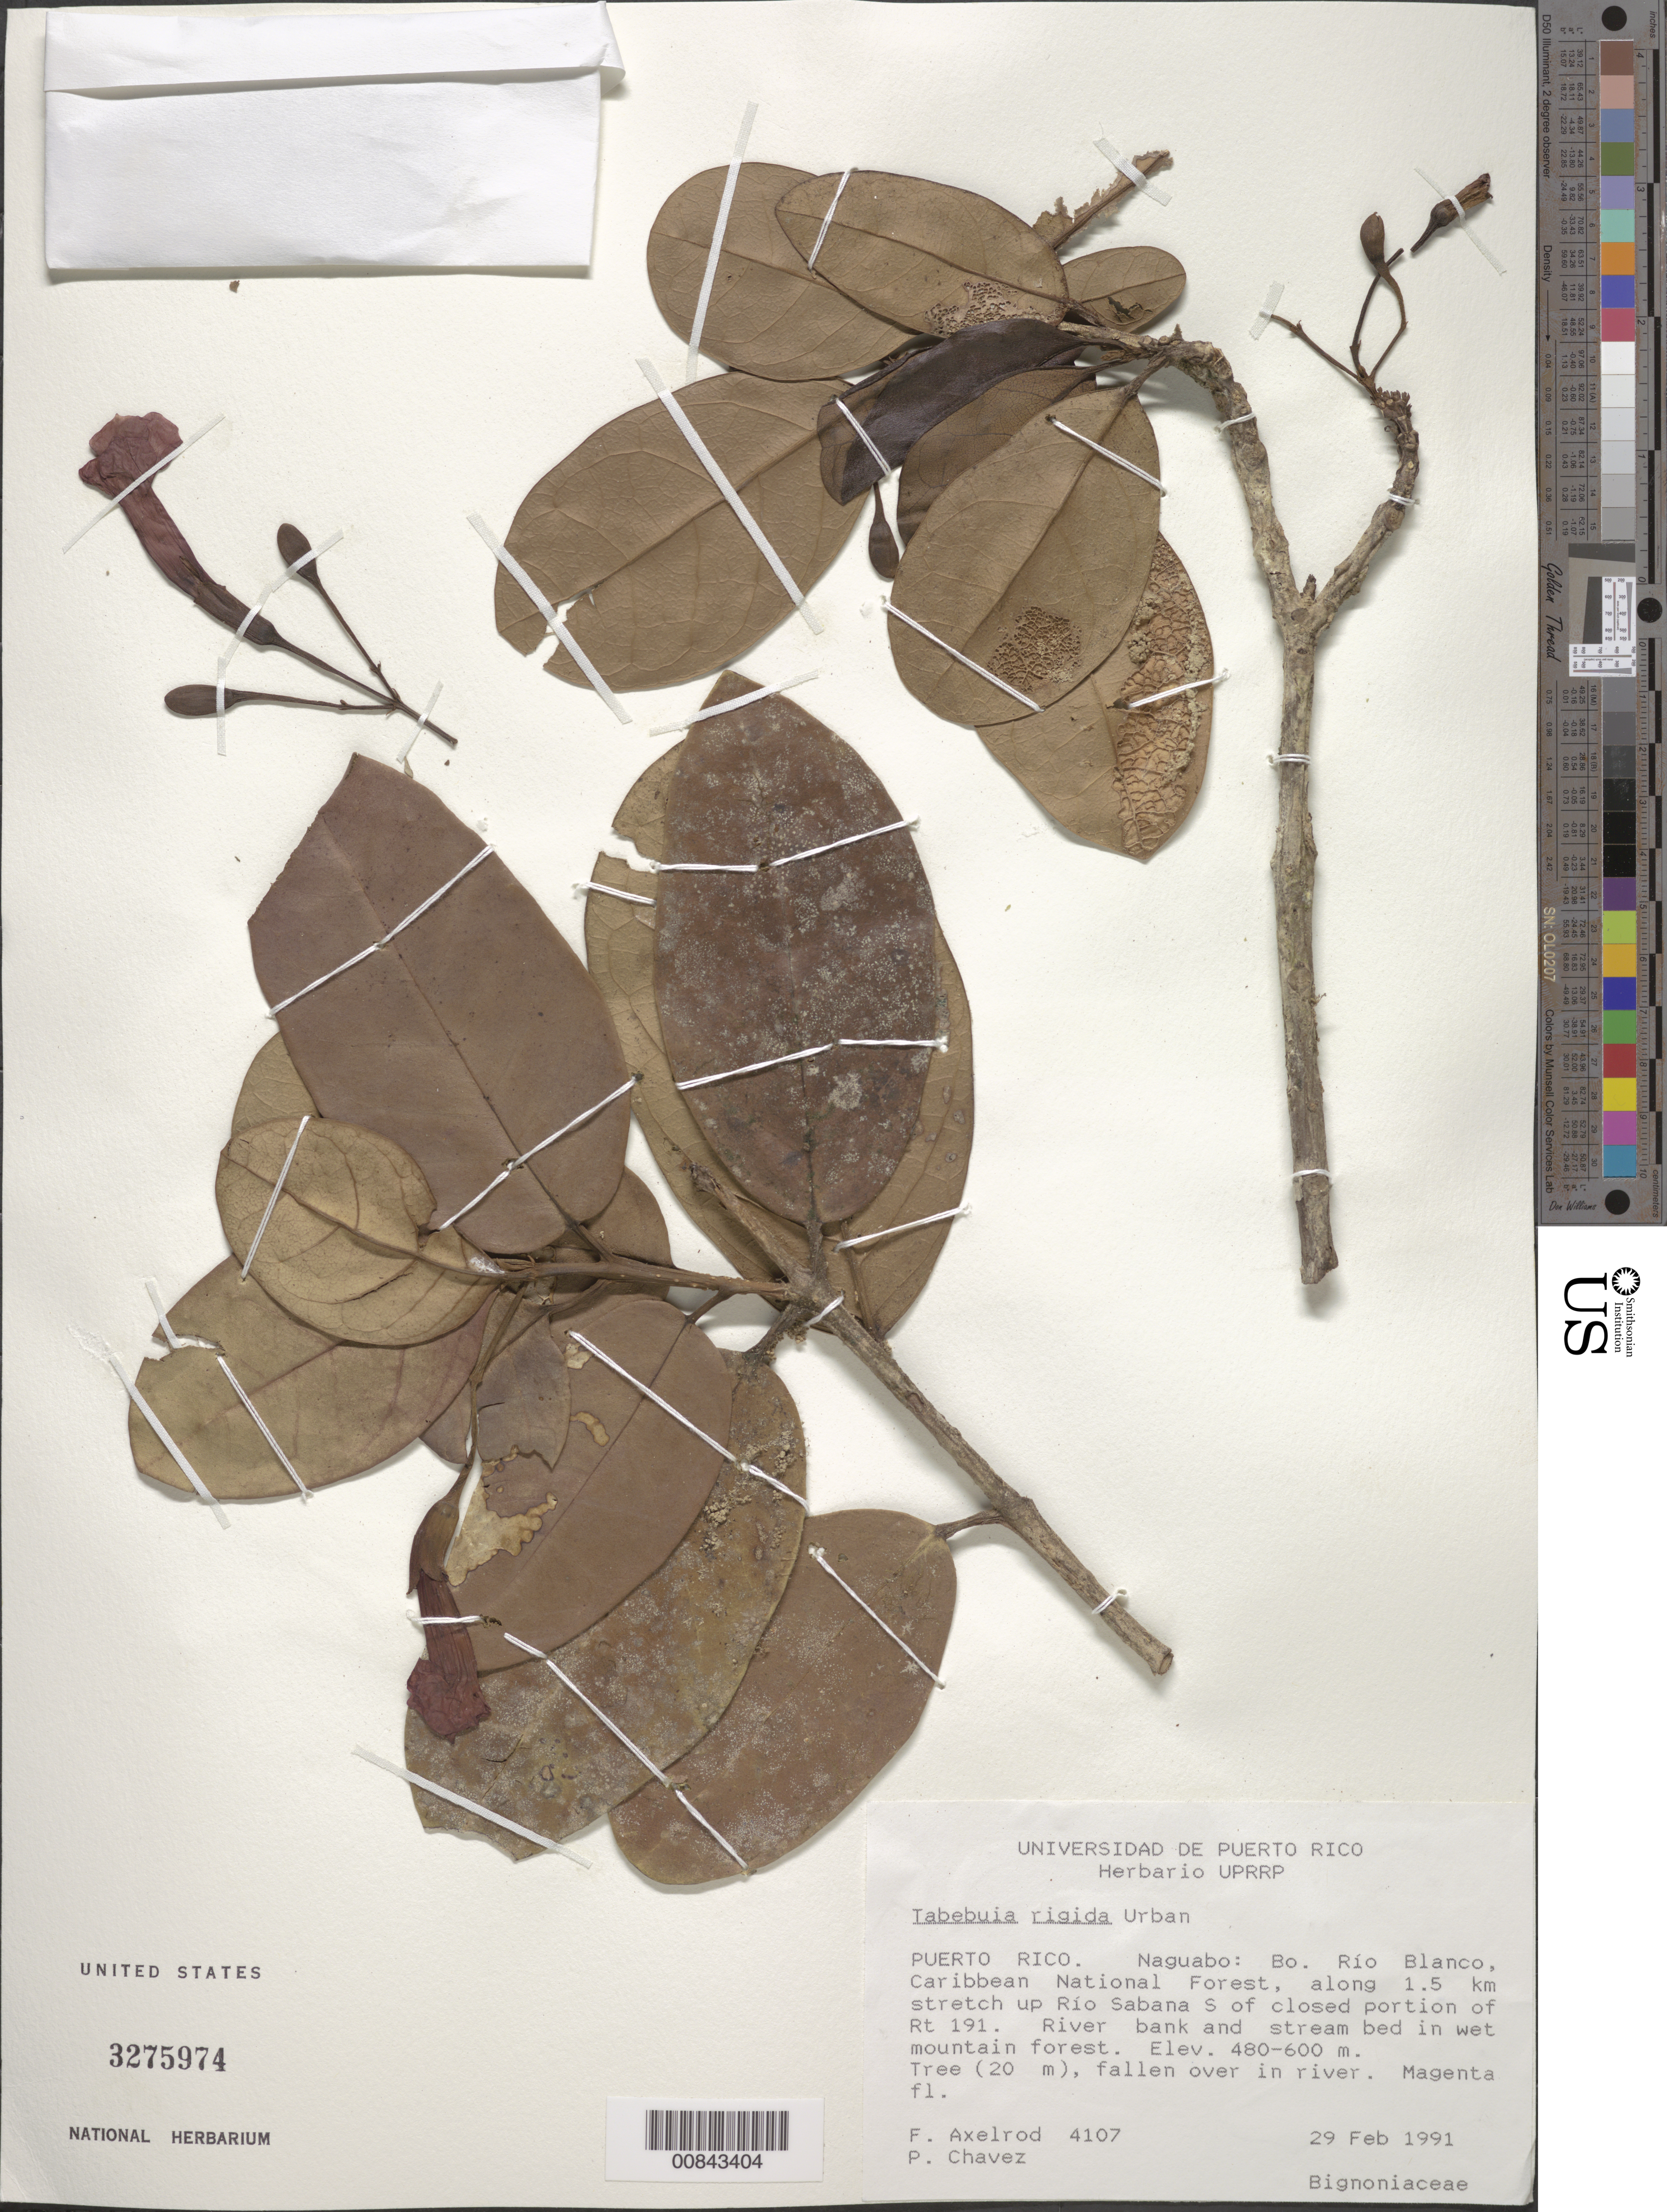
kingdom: Plantae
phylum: Tracheophyta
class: Magnoliopsida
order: Lamiales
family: Bignoniaceae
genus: Tabebuia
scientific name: Tabebuia rigida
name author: Urb.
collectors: F. Axelrod & P. Chavez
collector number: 4107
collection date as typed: Transcribed d/m/y: 29/2/1991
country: Puerto Rico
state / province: Naguabo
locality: Naguabo: Bo. Río Blanco, Caribbean National Forest, along 1.5 km stretch up Río Sabana S of closed portion of Rt 191.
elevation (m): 480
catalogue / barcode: US 3275974